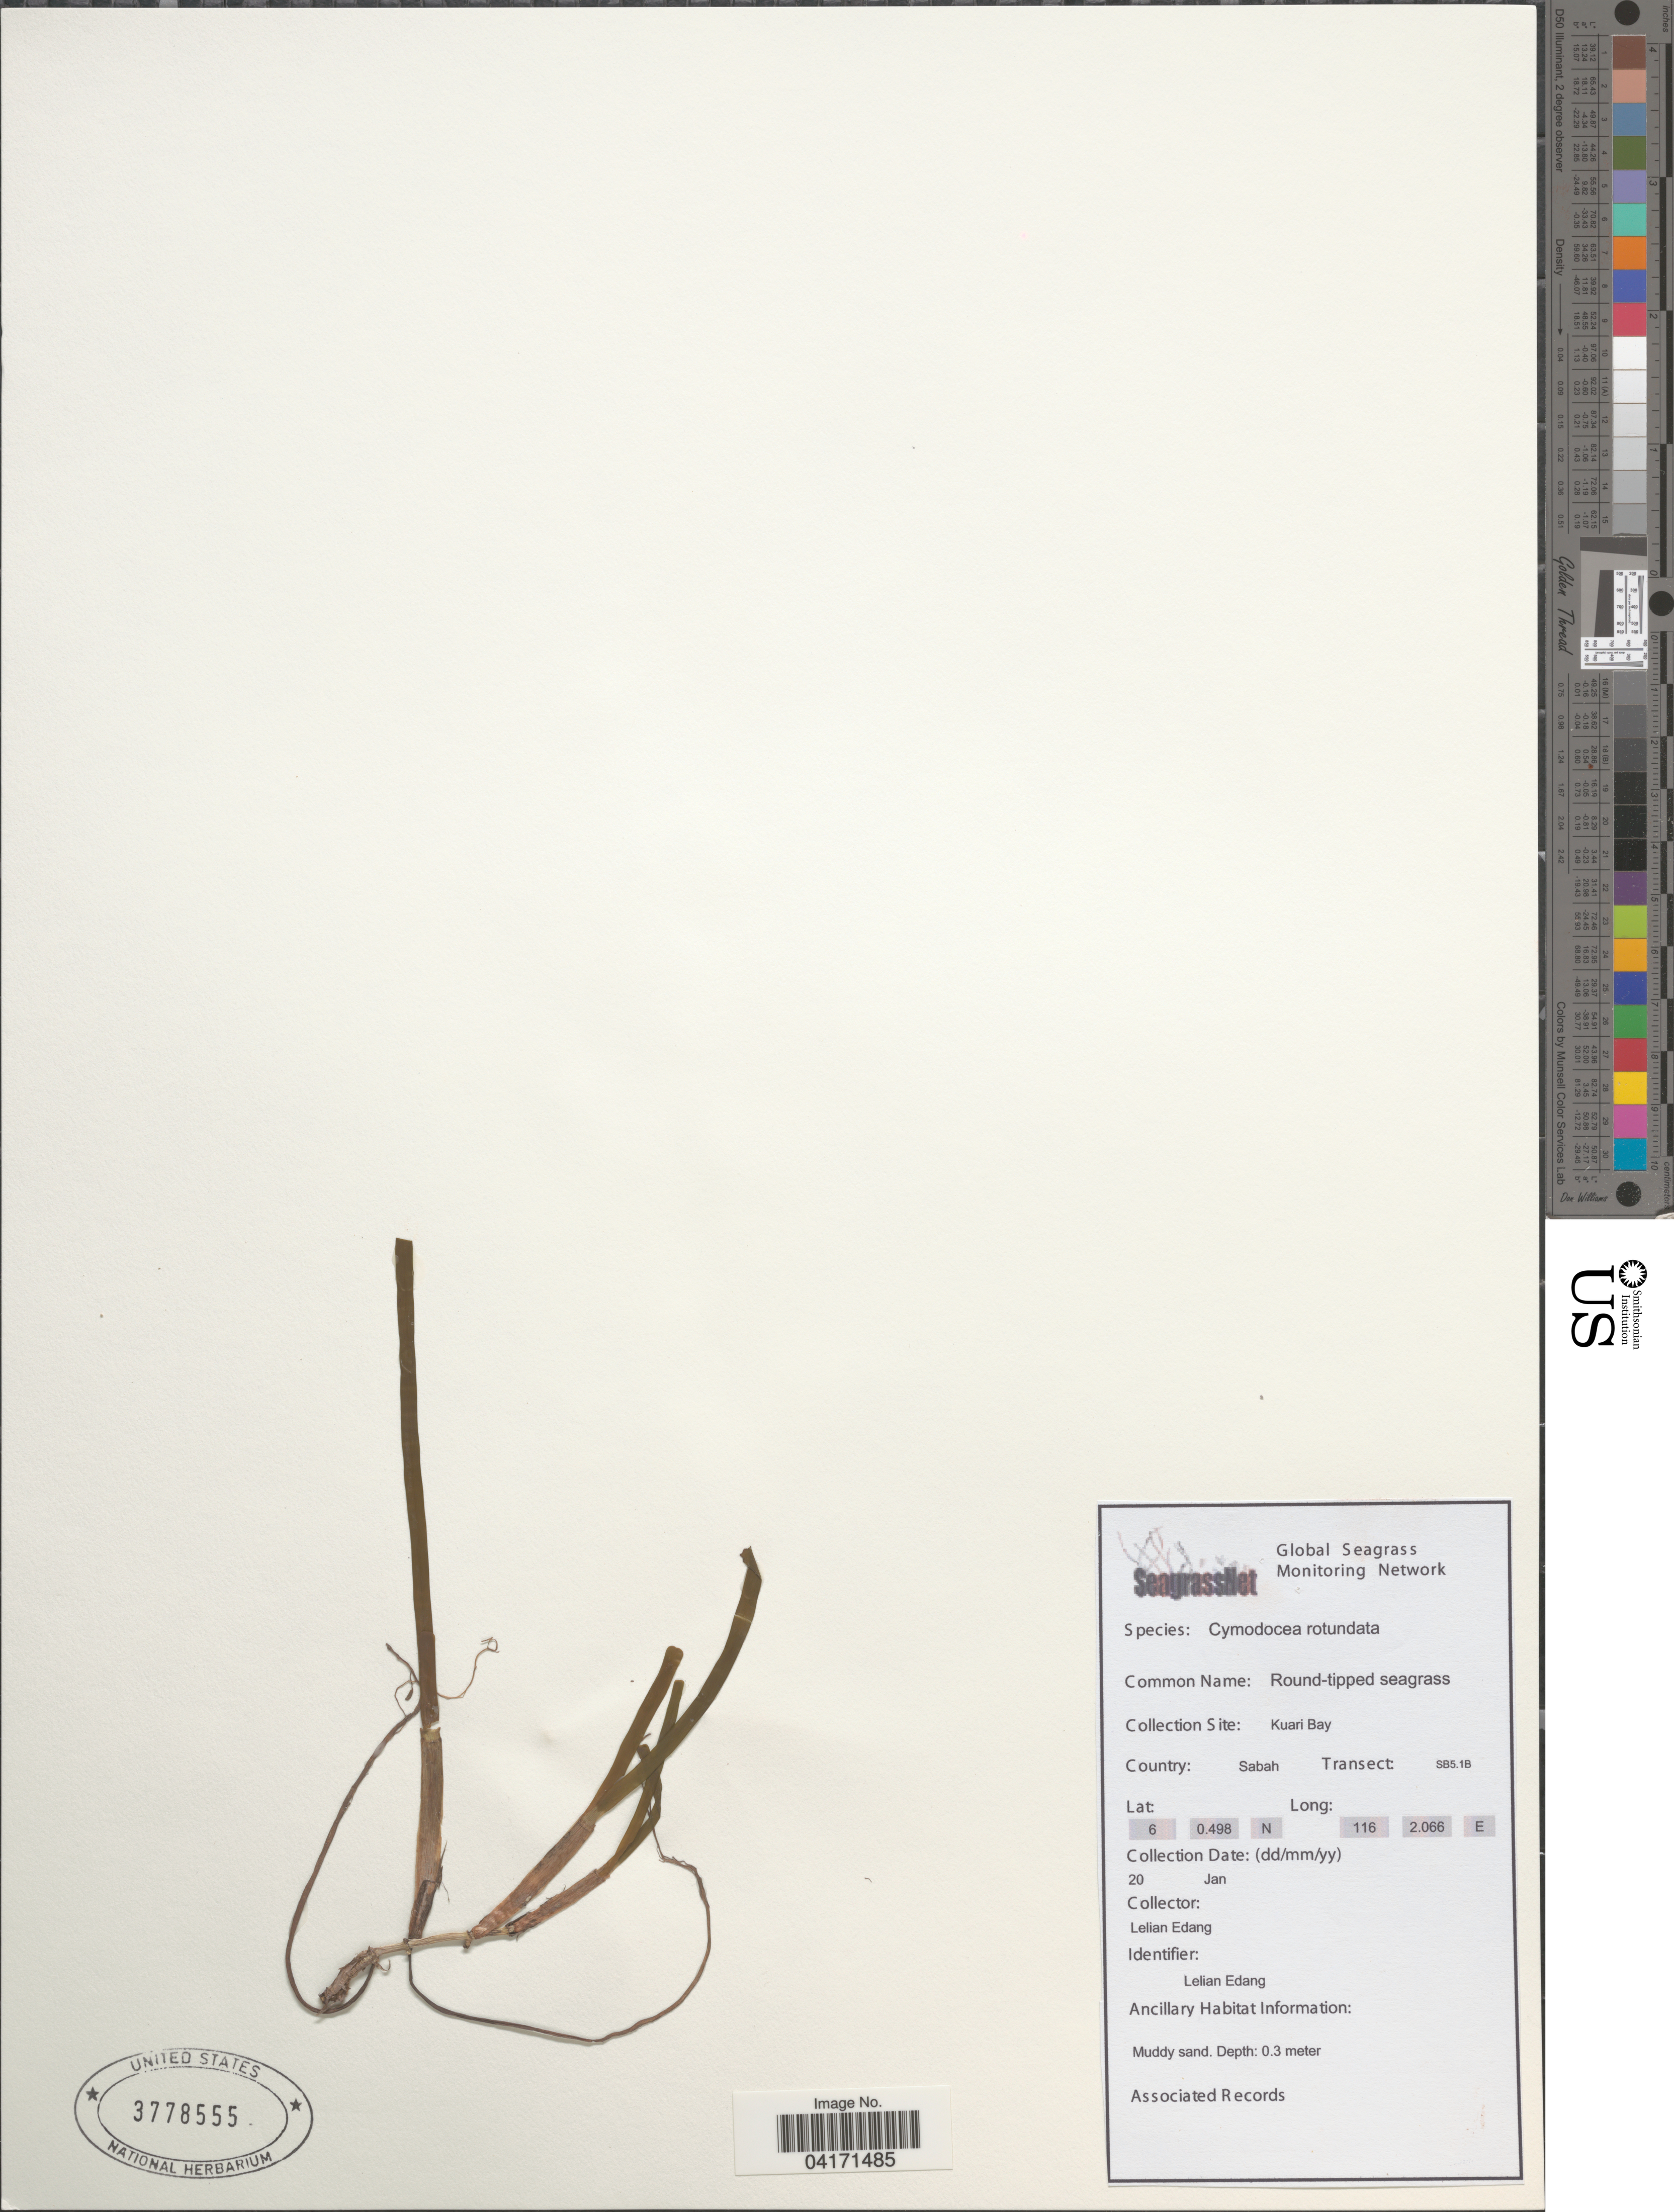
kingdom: Plantae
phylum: Tracheophyta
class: Liliopsida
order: Alismatales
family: Cymodoceaceae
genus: Cymodocea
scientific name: Cymodocea rotundata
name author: Asch. & Schweinf.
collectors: L. Edang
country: Malaysia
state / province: Sabah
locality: Kuari Bay. Transect: SB5.1B.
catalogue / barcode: US 3778555